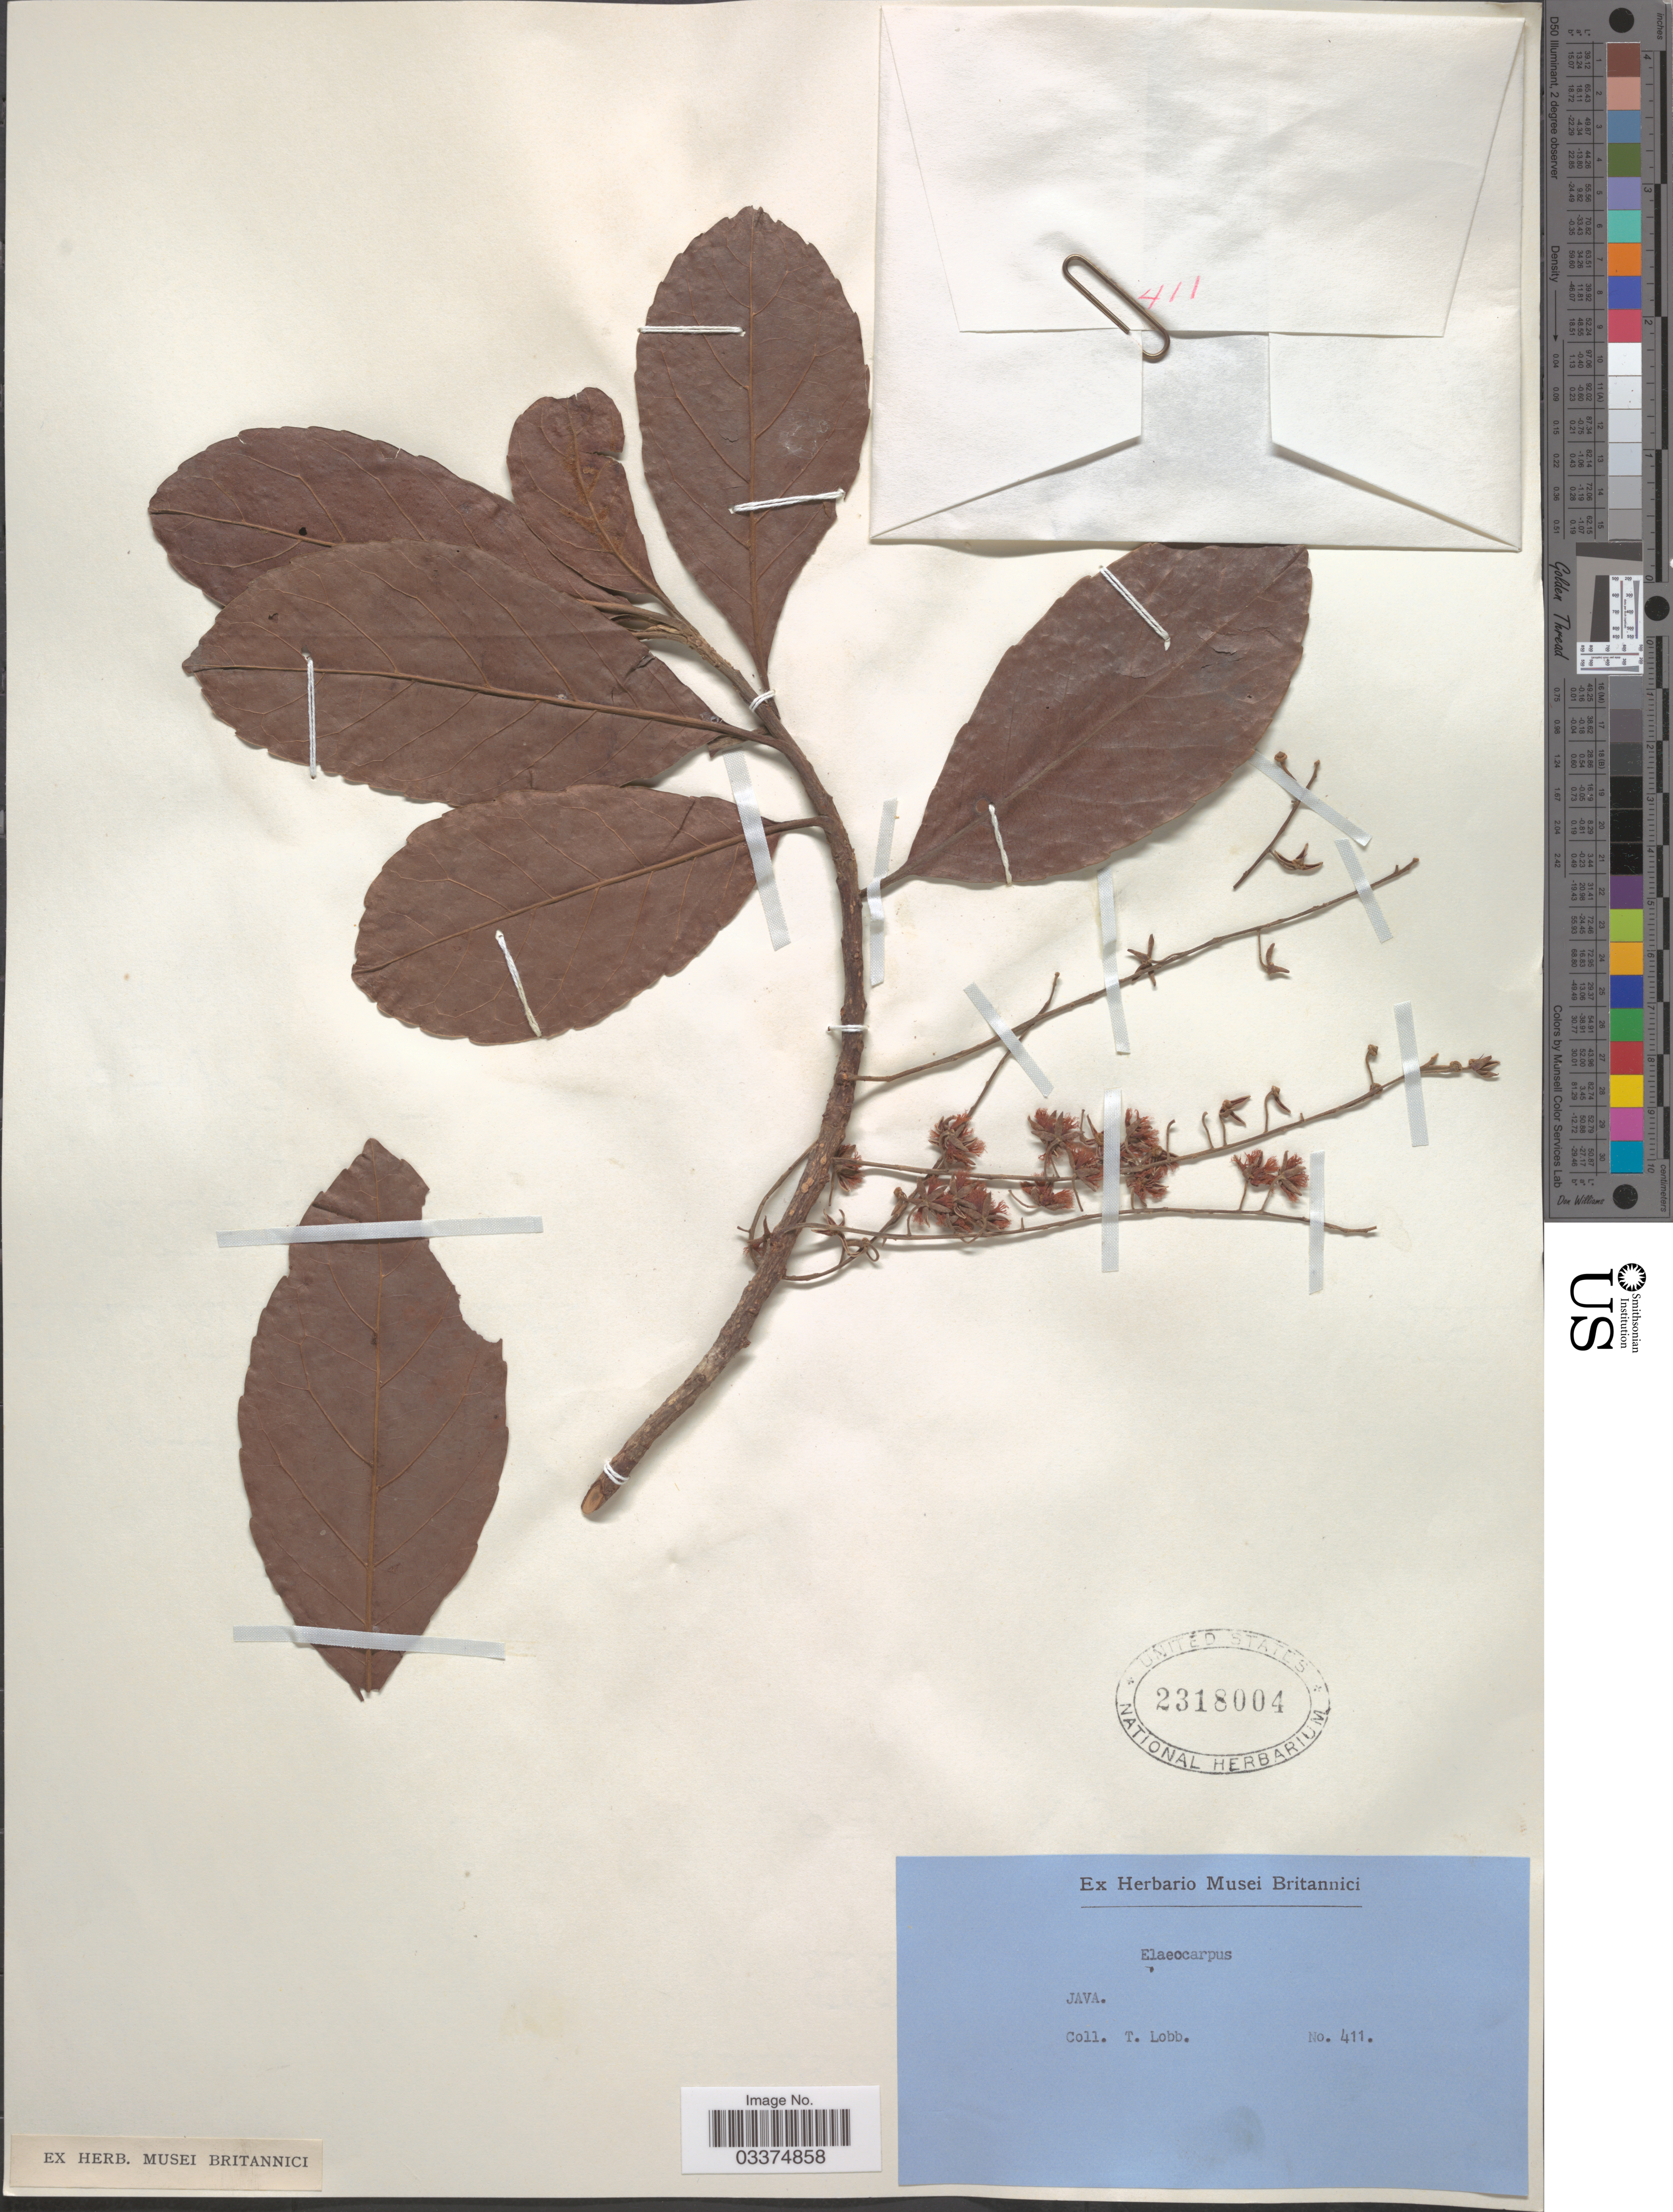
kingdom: Plantae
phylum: Tracheophyta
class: Magnoliopsida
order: Oxalidales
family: Elaeocarpaceae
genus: Elaeocarpus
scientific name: Elaeocarpus sp.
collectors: T. Lobb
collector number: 411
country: Indonesia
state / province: Java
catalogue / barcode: US 2318004